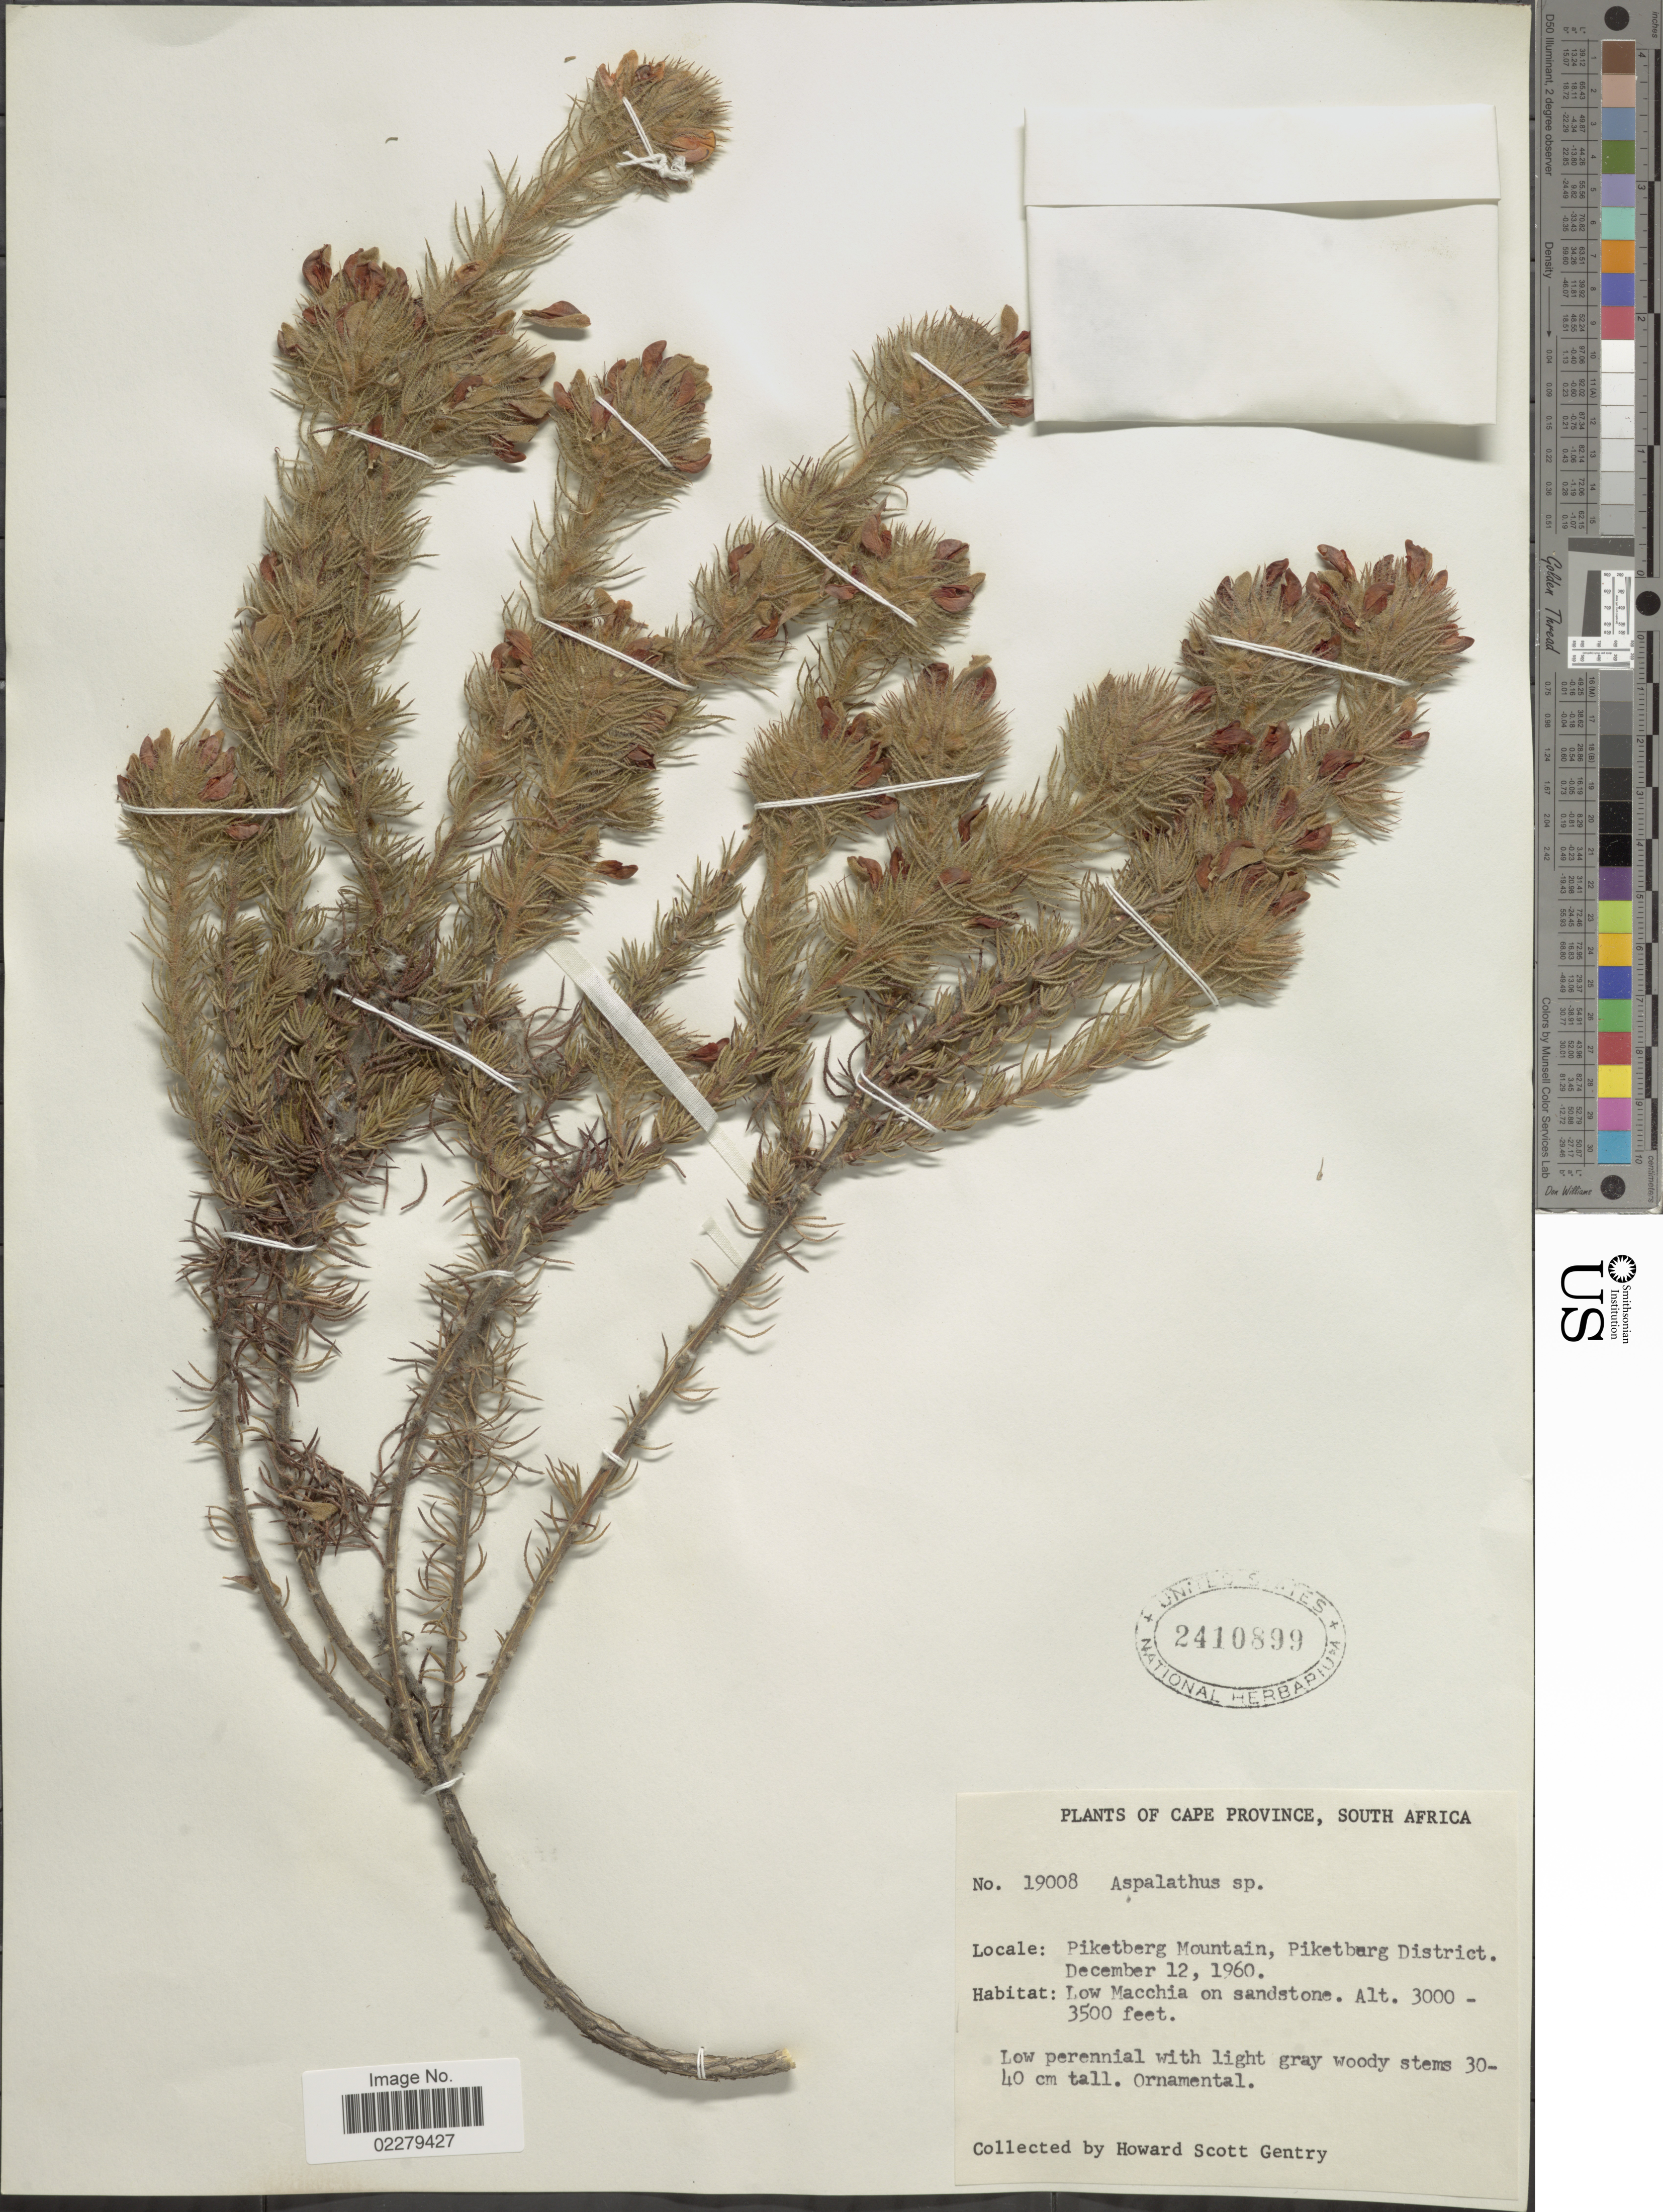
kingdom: Plantae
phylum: Tracheophyta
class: Magnoliopsida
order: Fabales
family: Fabaceae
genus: Aspalathus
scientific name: Aspalathus sp.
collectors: H. S. Gentry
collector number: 19008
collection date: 1960-12-12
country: South Africa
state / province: Western Cape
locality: Piketberg Mountain, Piketburg District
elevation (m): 914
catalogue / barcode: US 2410899